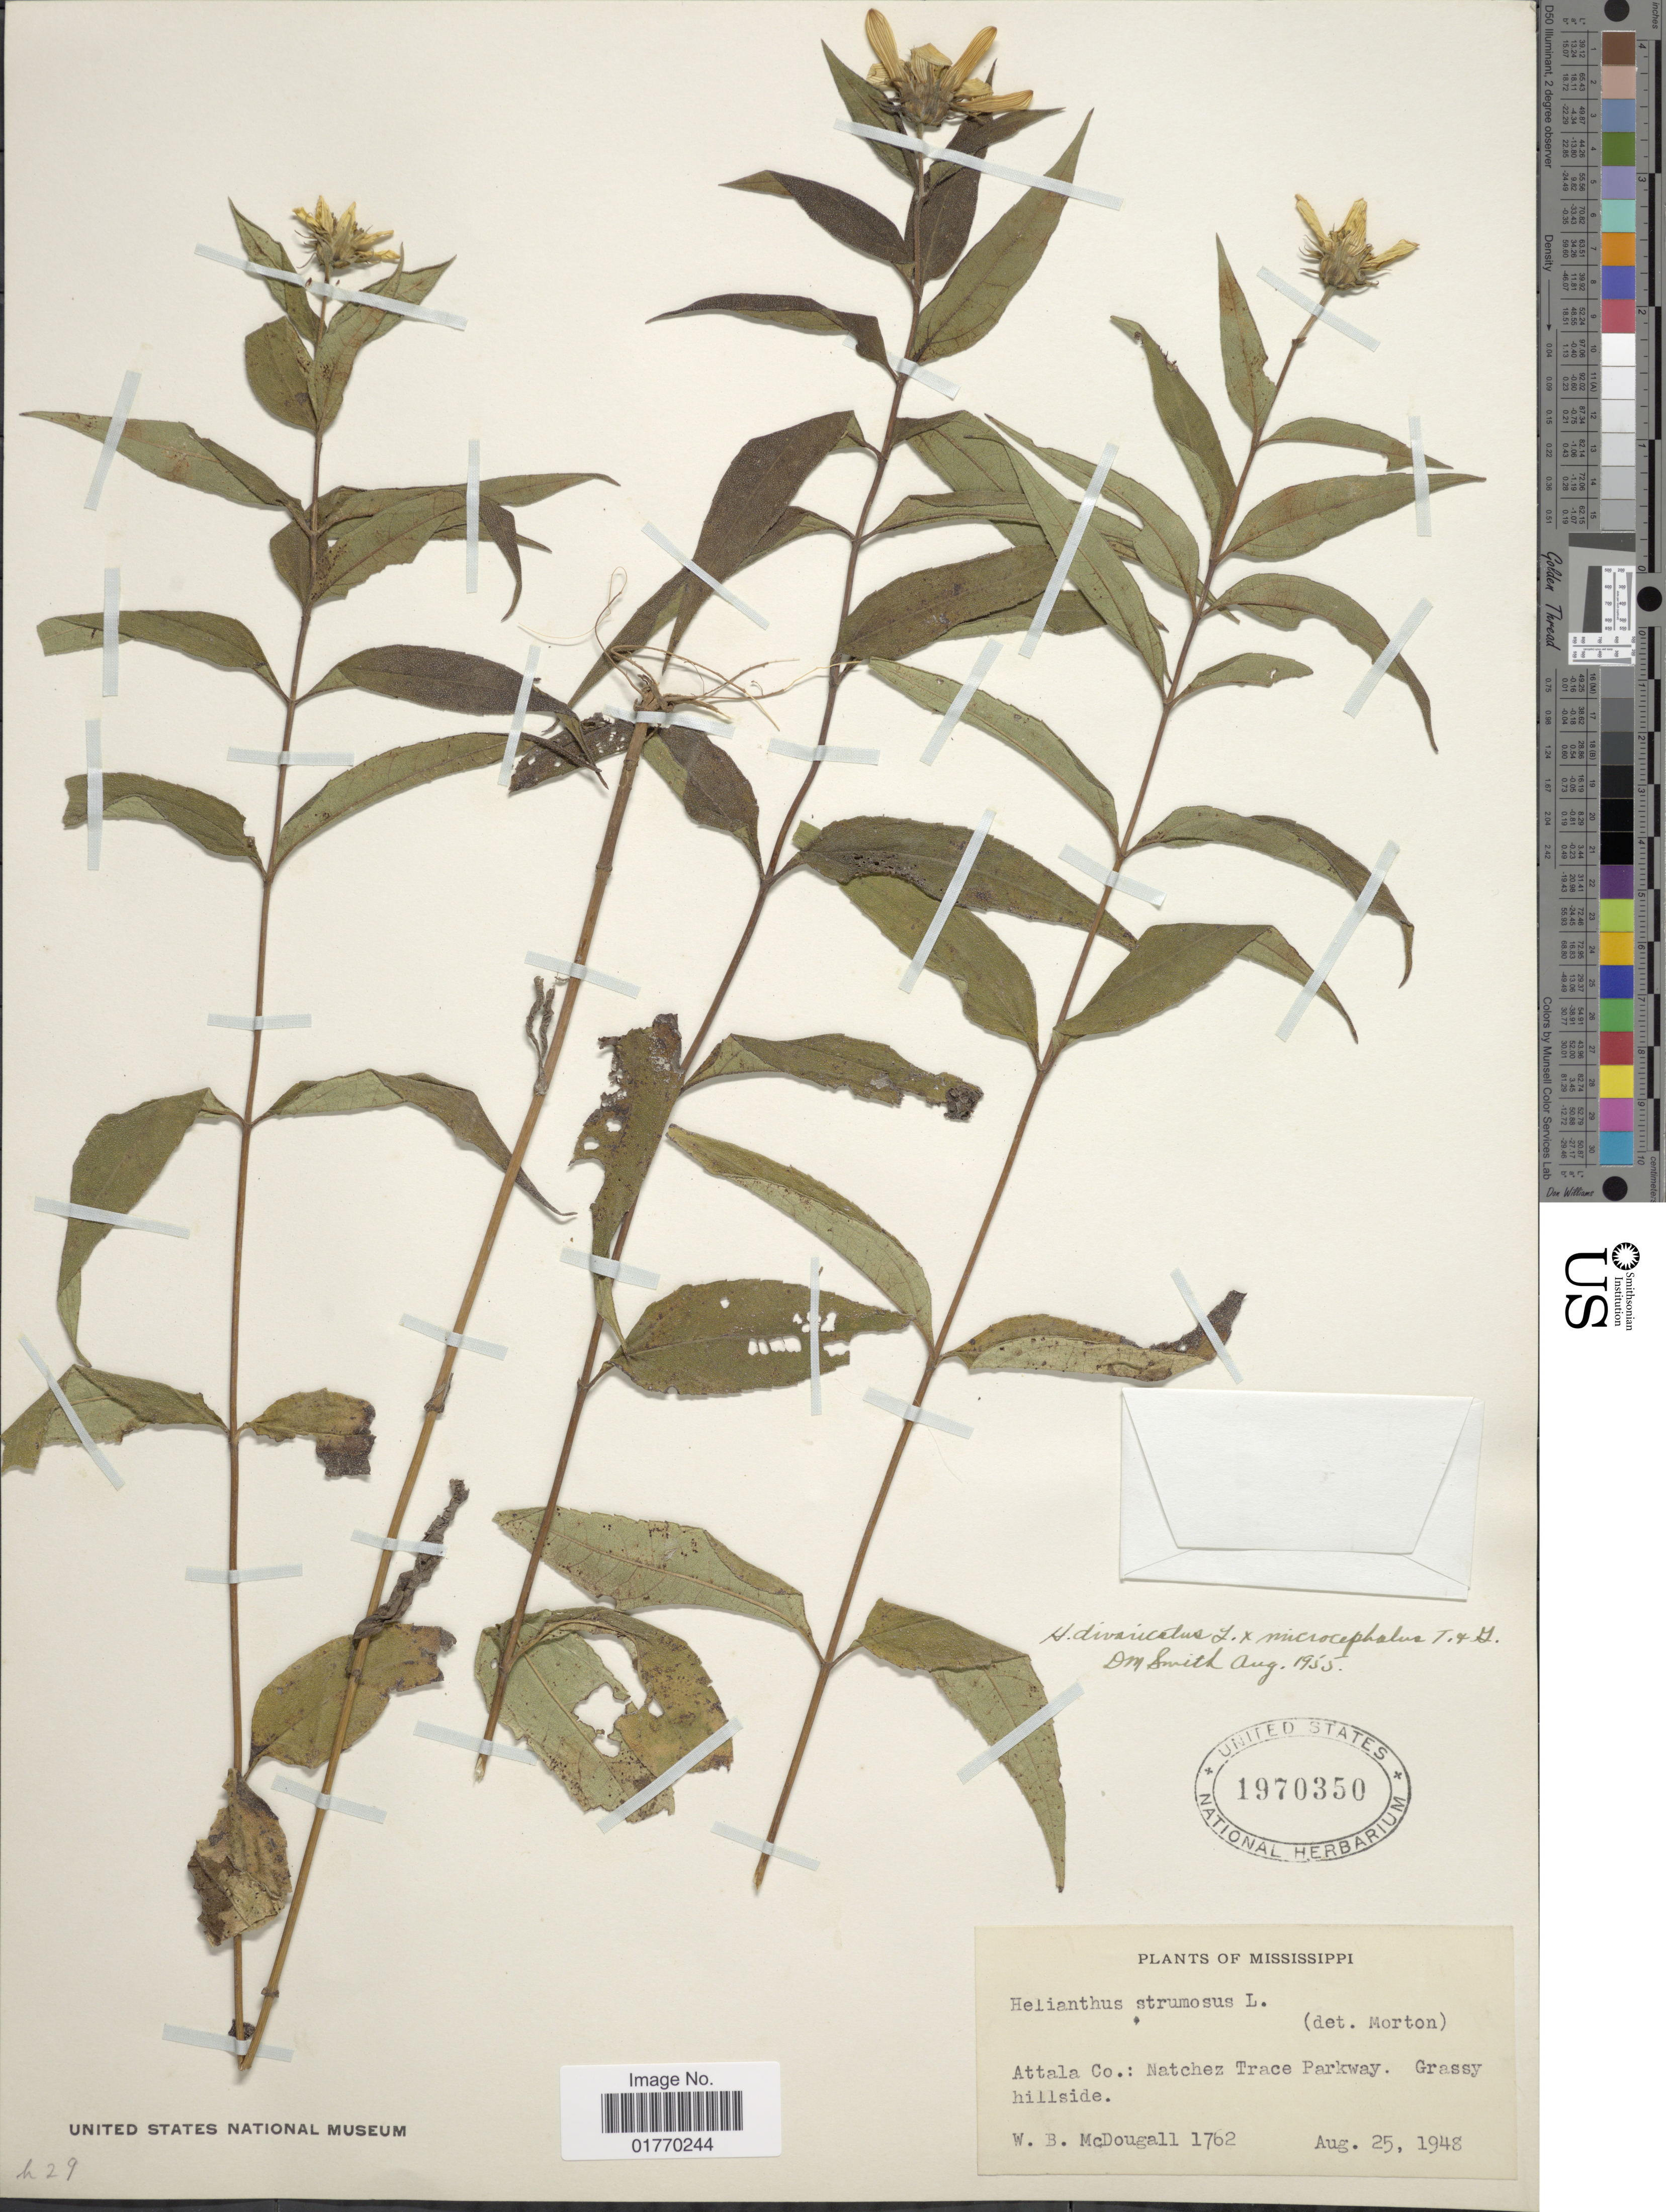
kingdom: Plantae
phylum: Tracheophyta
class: Magnoliopsida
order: Asterales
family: Asteraceae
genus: Helianthus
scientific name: Helianthus divaricatus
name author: L.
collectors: W. B. McDougall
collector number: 1762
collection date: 1948-08-25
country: United States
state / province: Mississippi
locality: Attala Co.: Natchezl Trace Parkway, Grassy hillside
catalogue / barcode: US 1970350